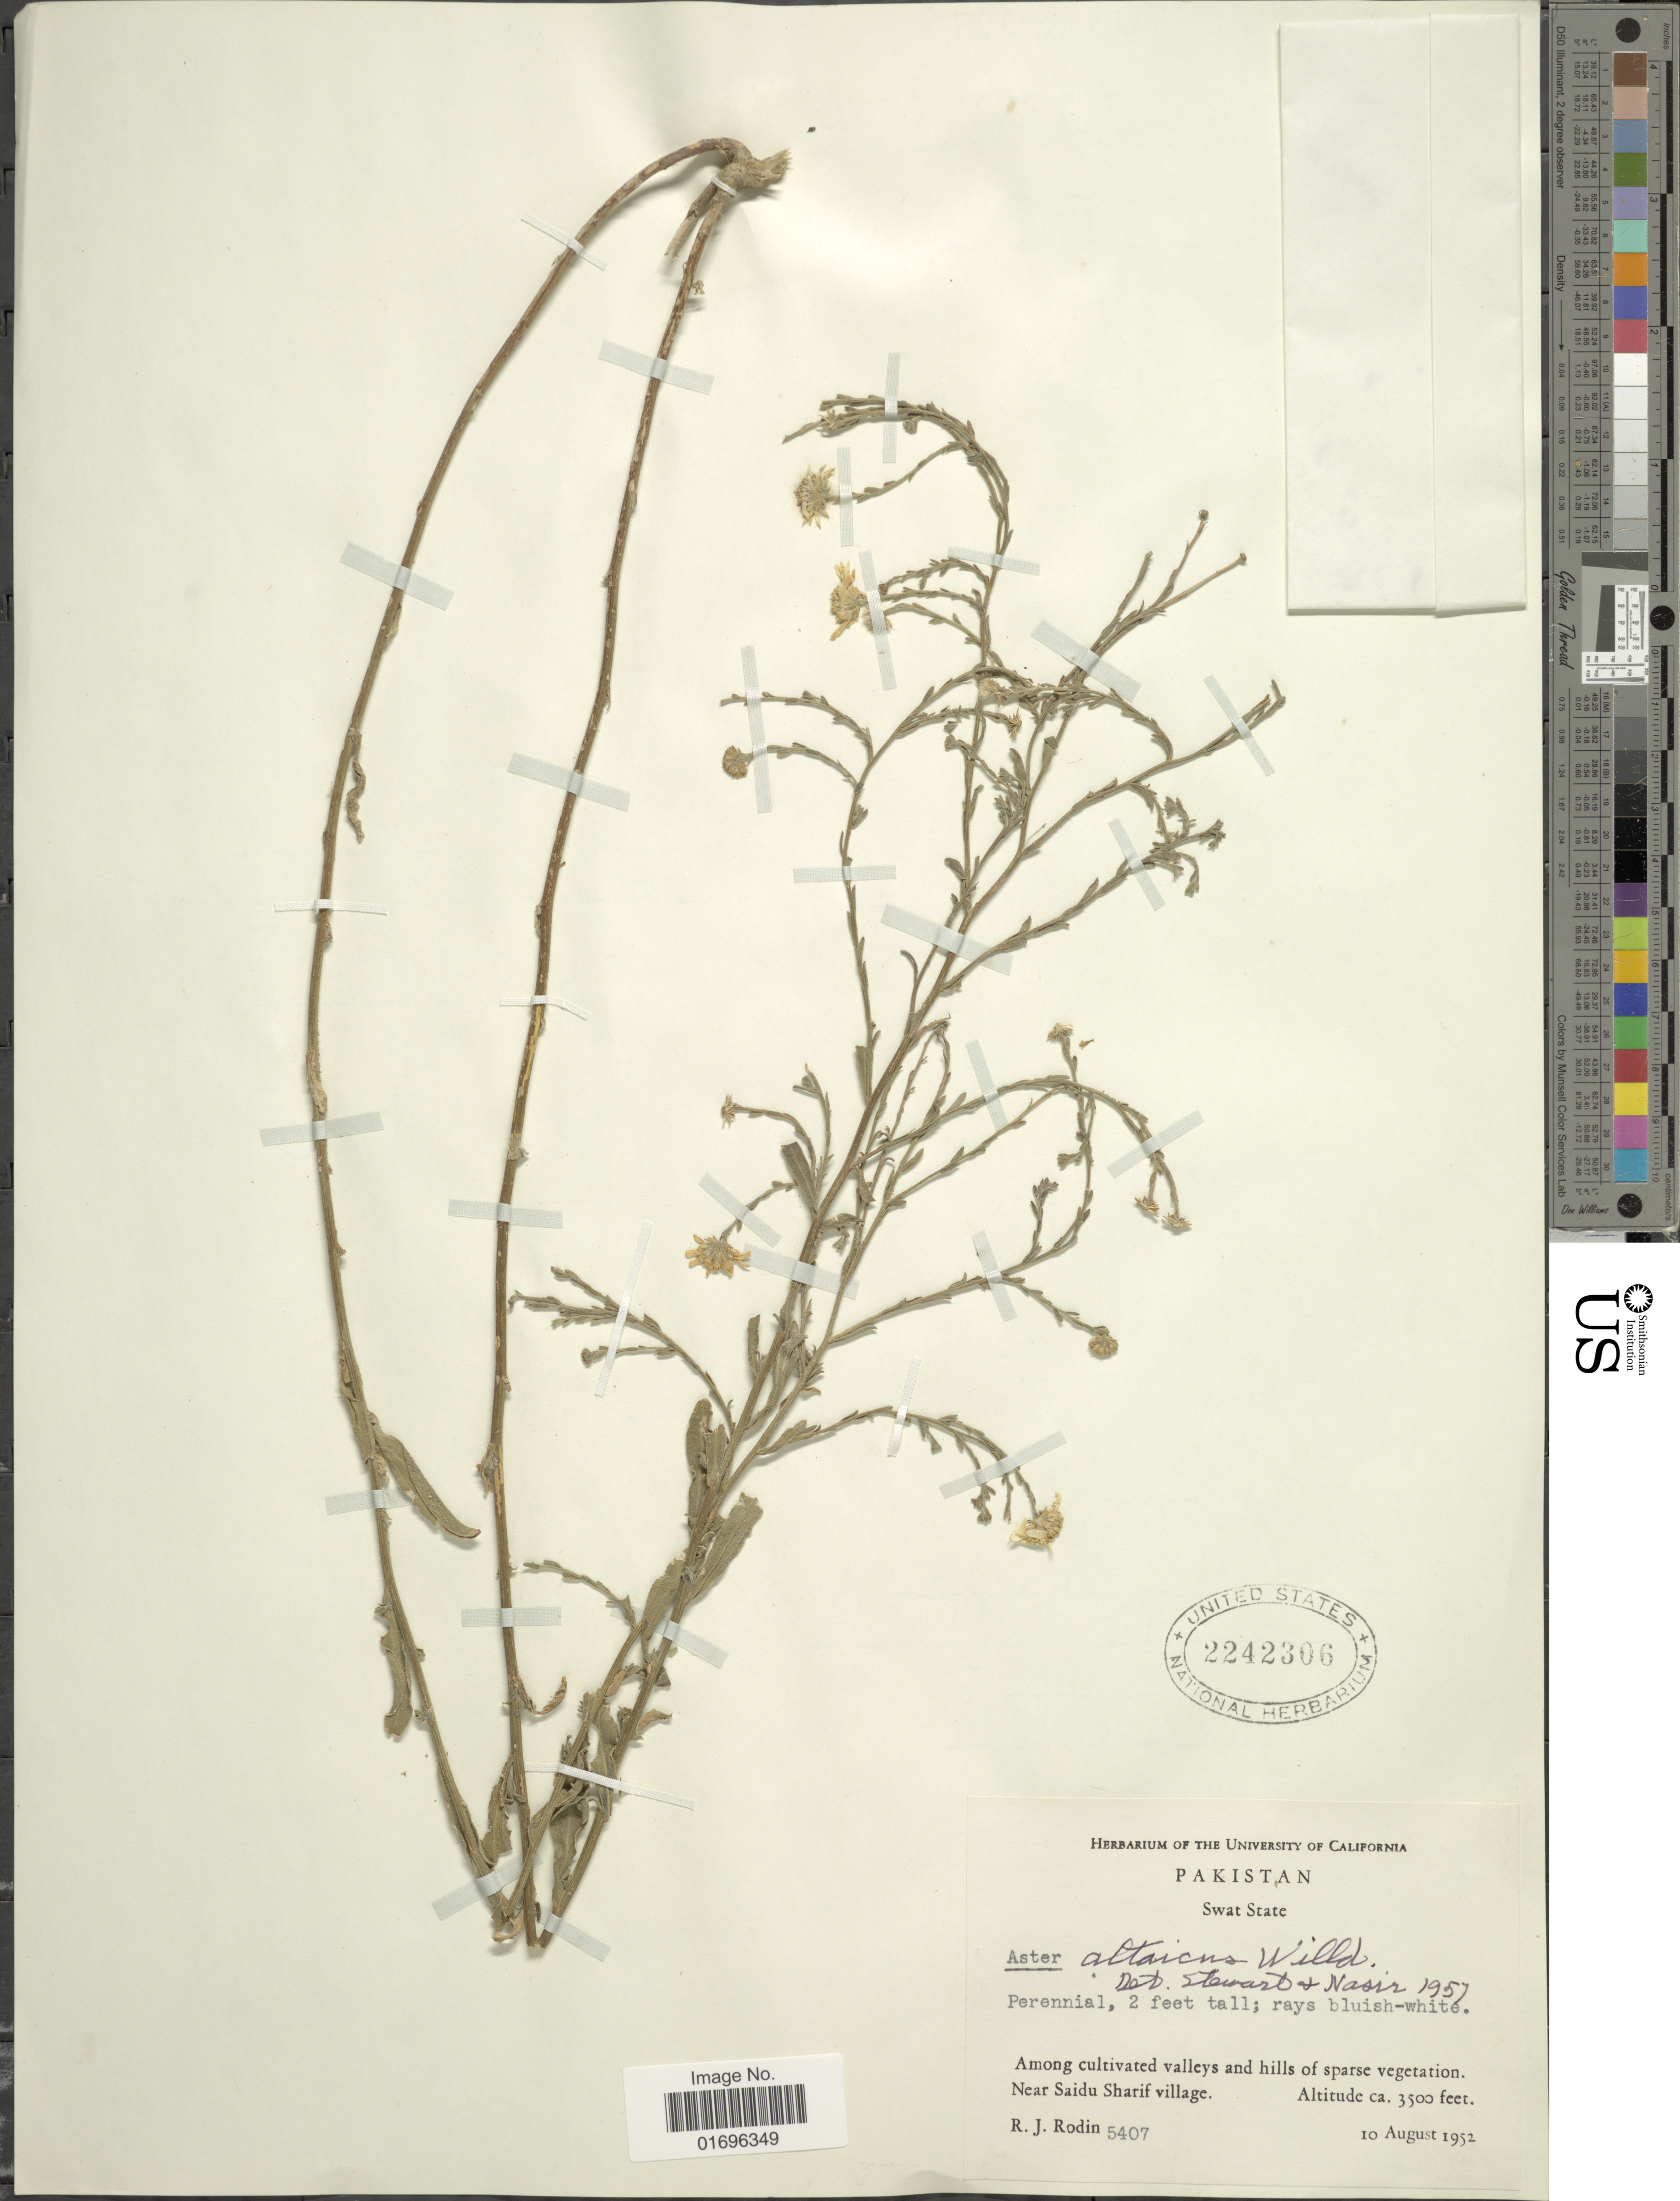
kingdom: Plantae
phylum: Tracheophyta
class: Magnoliopsida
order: Asterales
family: Asteraceae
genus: Aster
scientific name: Aster altaicus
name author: Willd.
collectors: R. J. Rodin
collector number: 5407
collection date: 1952-08-10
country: Pakistan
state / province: Khyber Pakhtunkhwa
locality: Swat State. Among cultivated valleys and hills of sparse vegetation. Near Saidu Sharif village.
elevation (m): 1067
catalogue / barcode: US 2242306